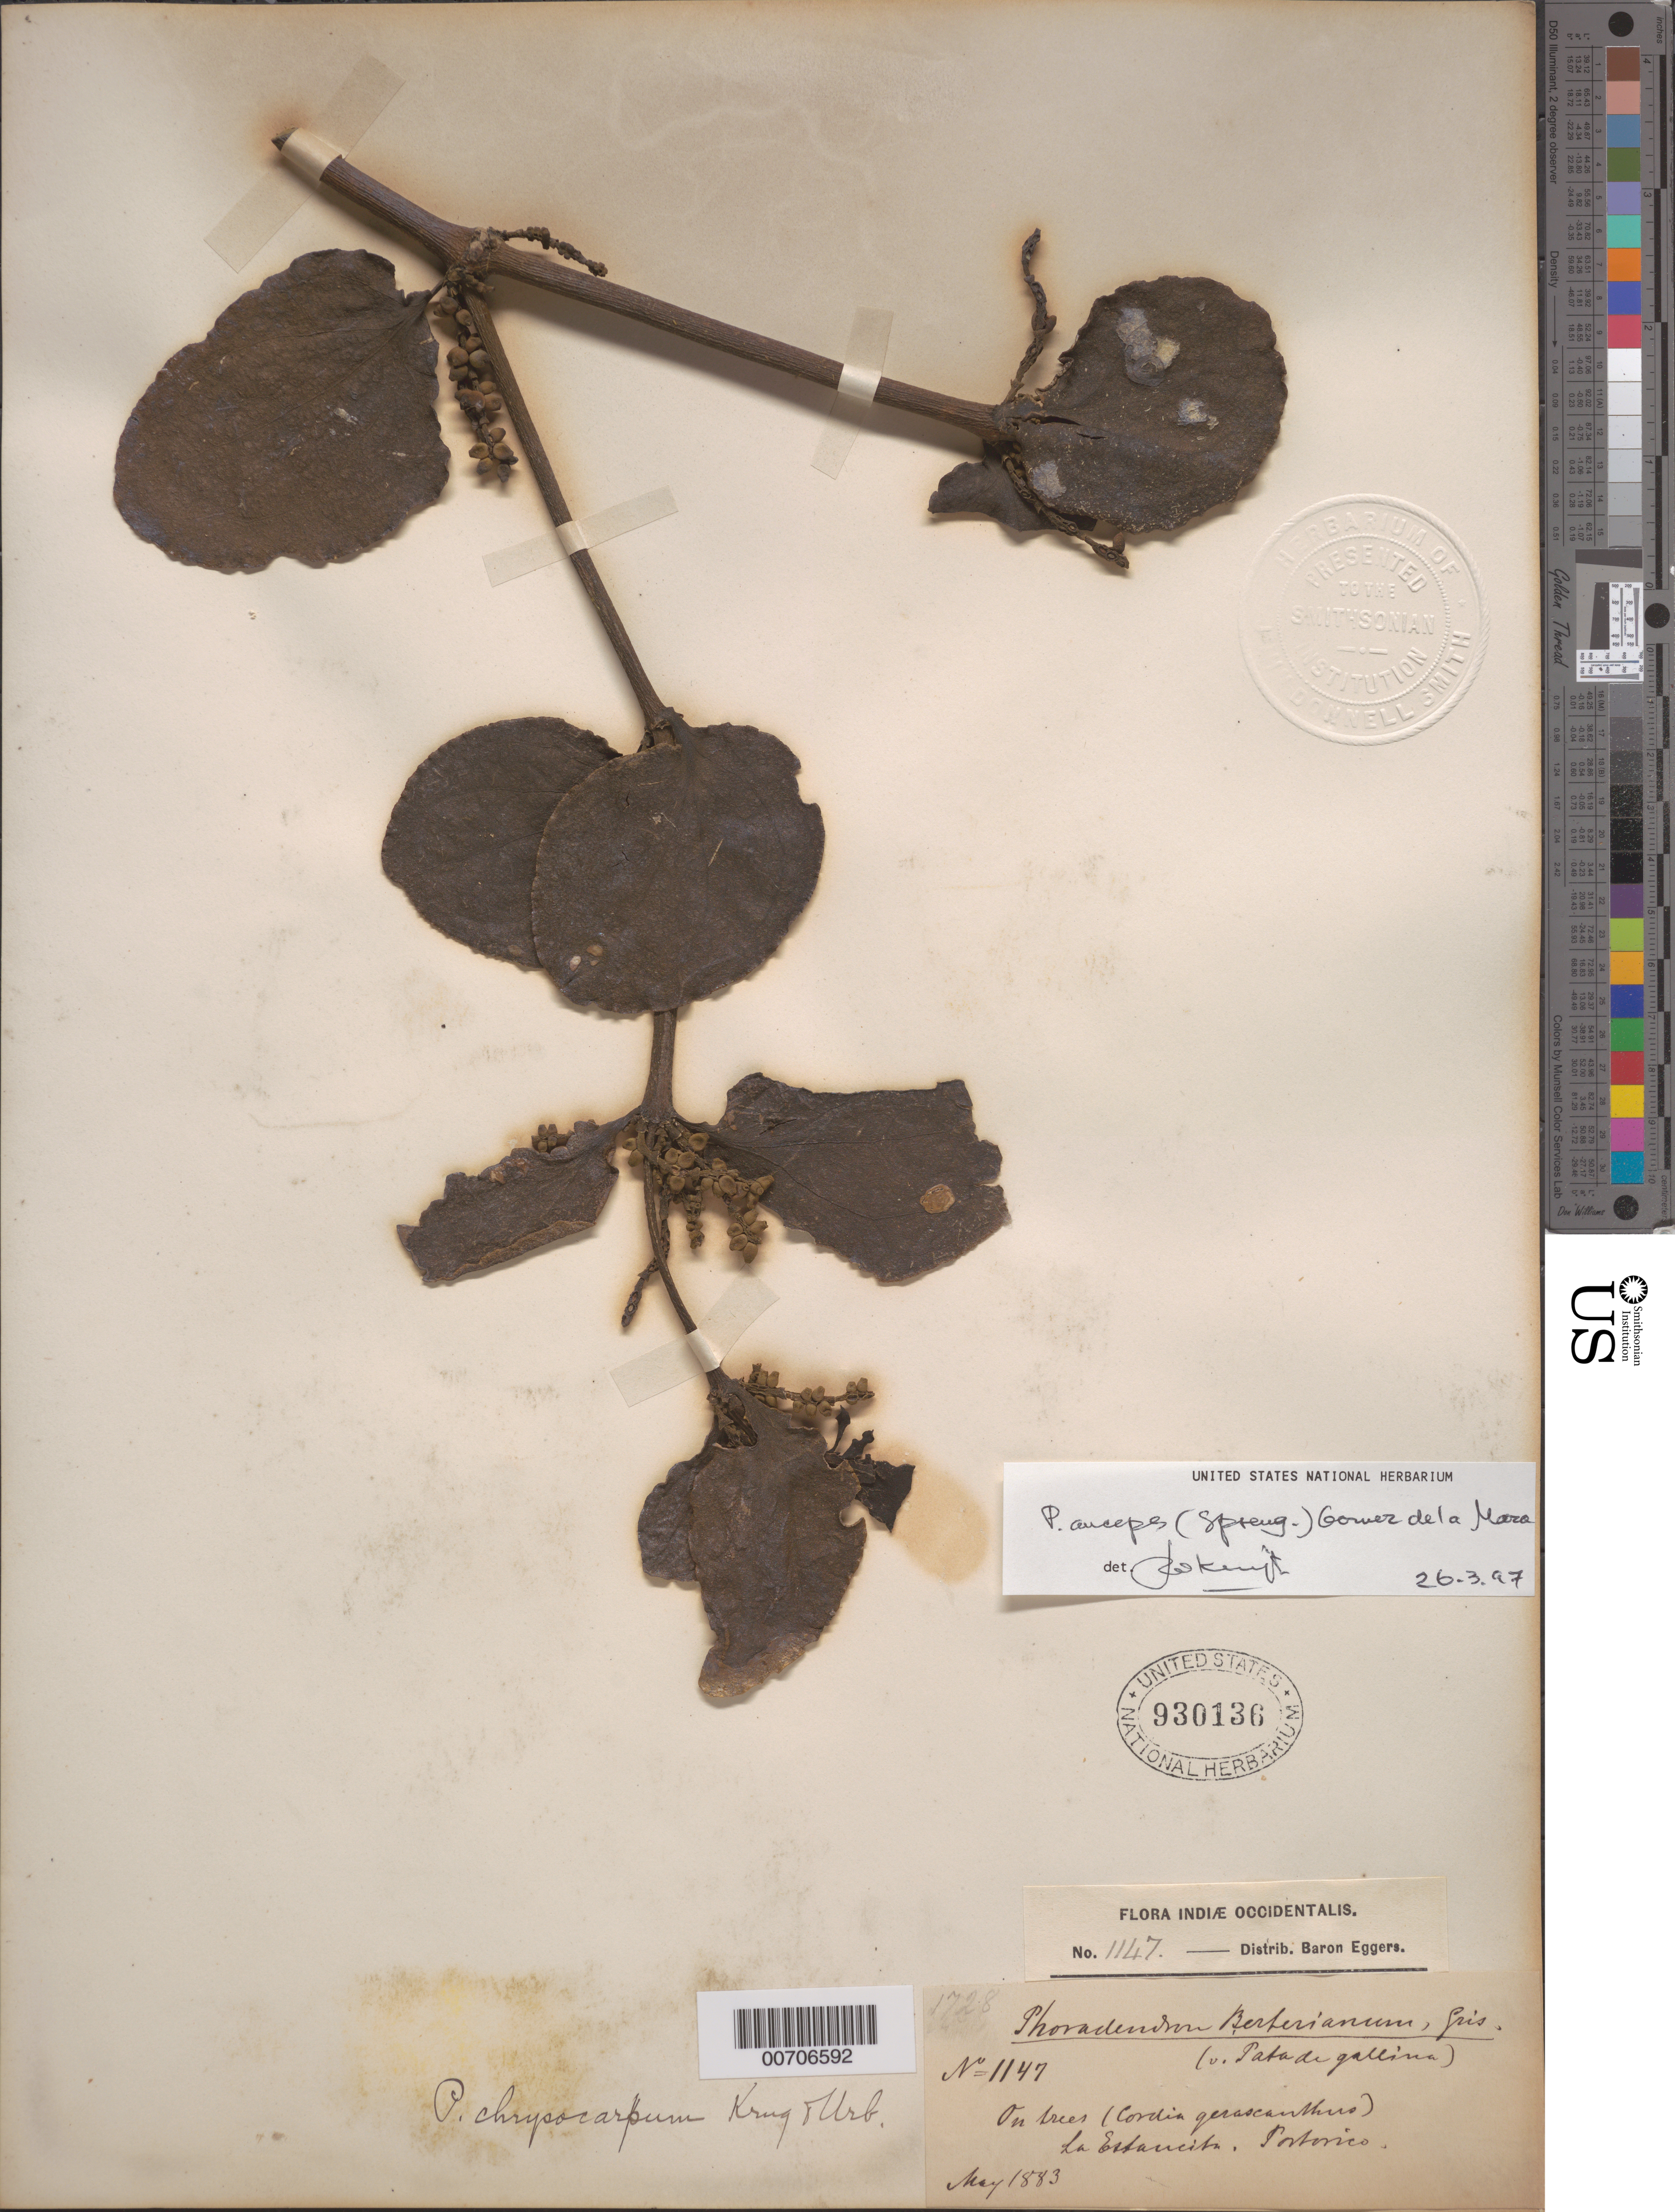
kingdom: Plantae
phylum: Tracheophyta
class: Magnoliopsida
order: Santalales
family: Viscaceae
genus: Phoradendron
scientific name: Phoradendron anceps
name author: (Spreng.) M. Gómez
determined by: Kuijt, Job, (CANADA)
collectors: H. F. A. von Eggers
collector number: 1147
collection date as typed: May 1883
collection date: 1883-05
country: Puerto Rico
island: Greater Antilles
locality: La Estaucim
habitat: On trees (Cordia qerascauthus).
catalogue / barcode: US 930136